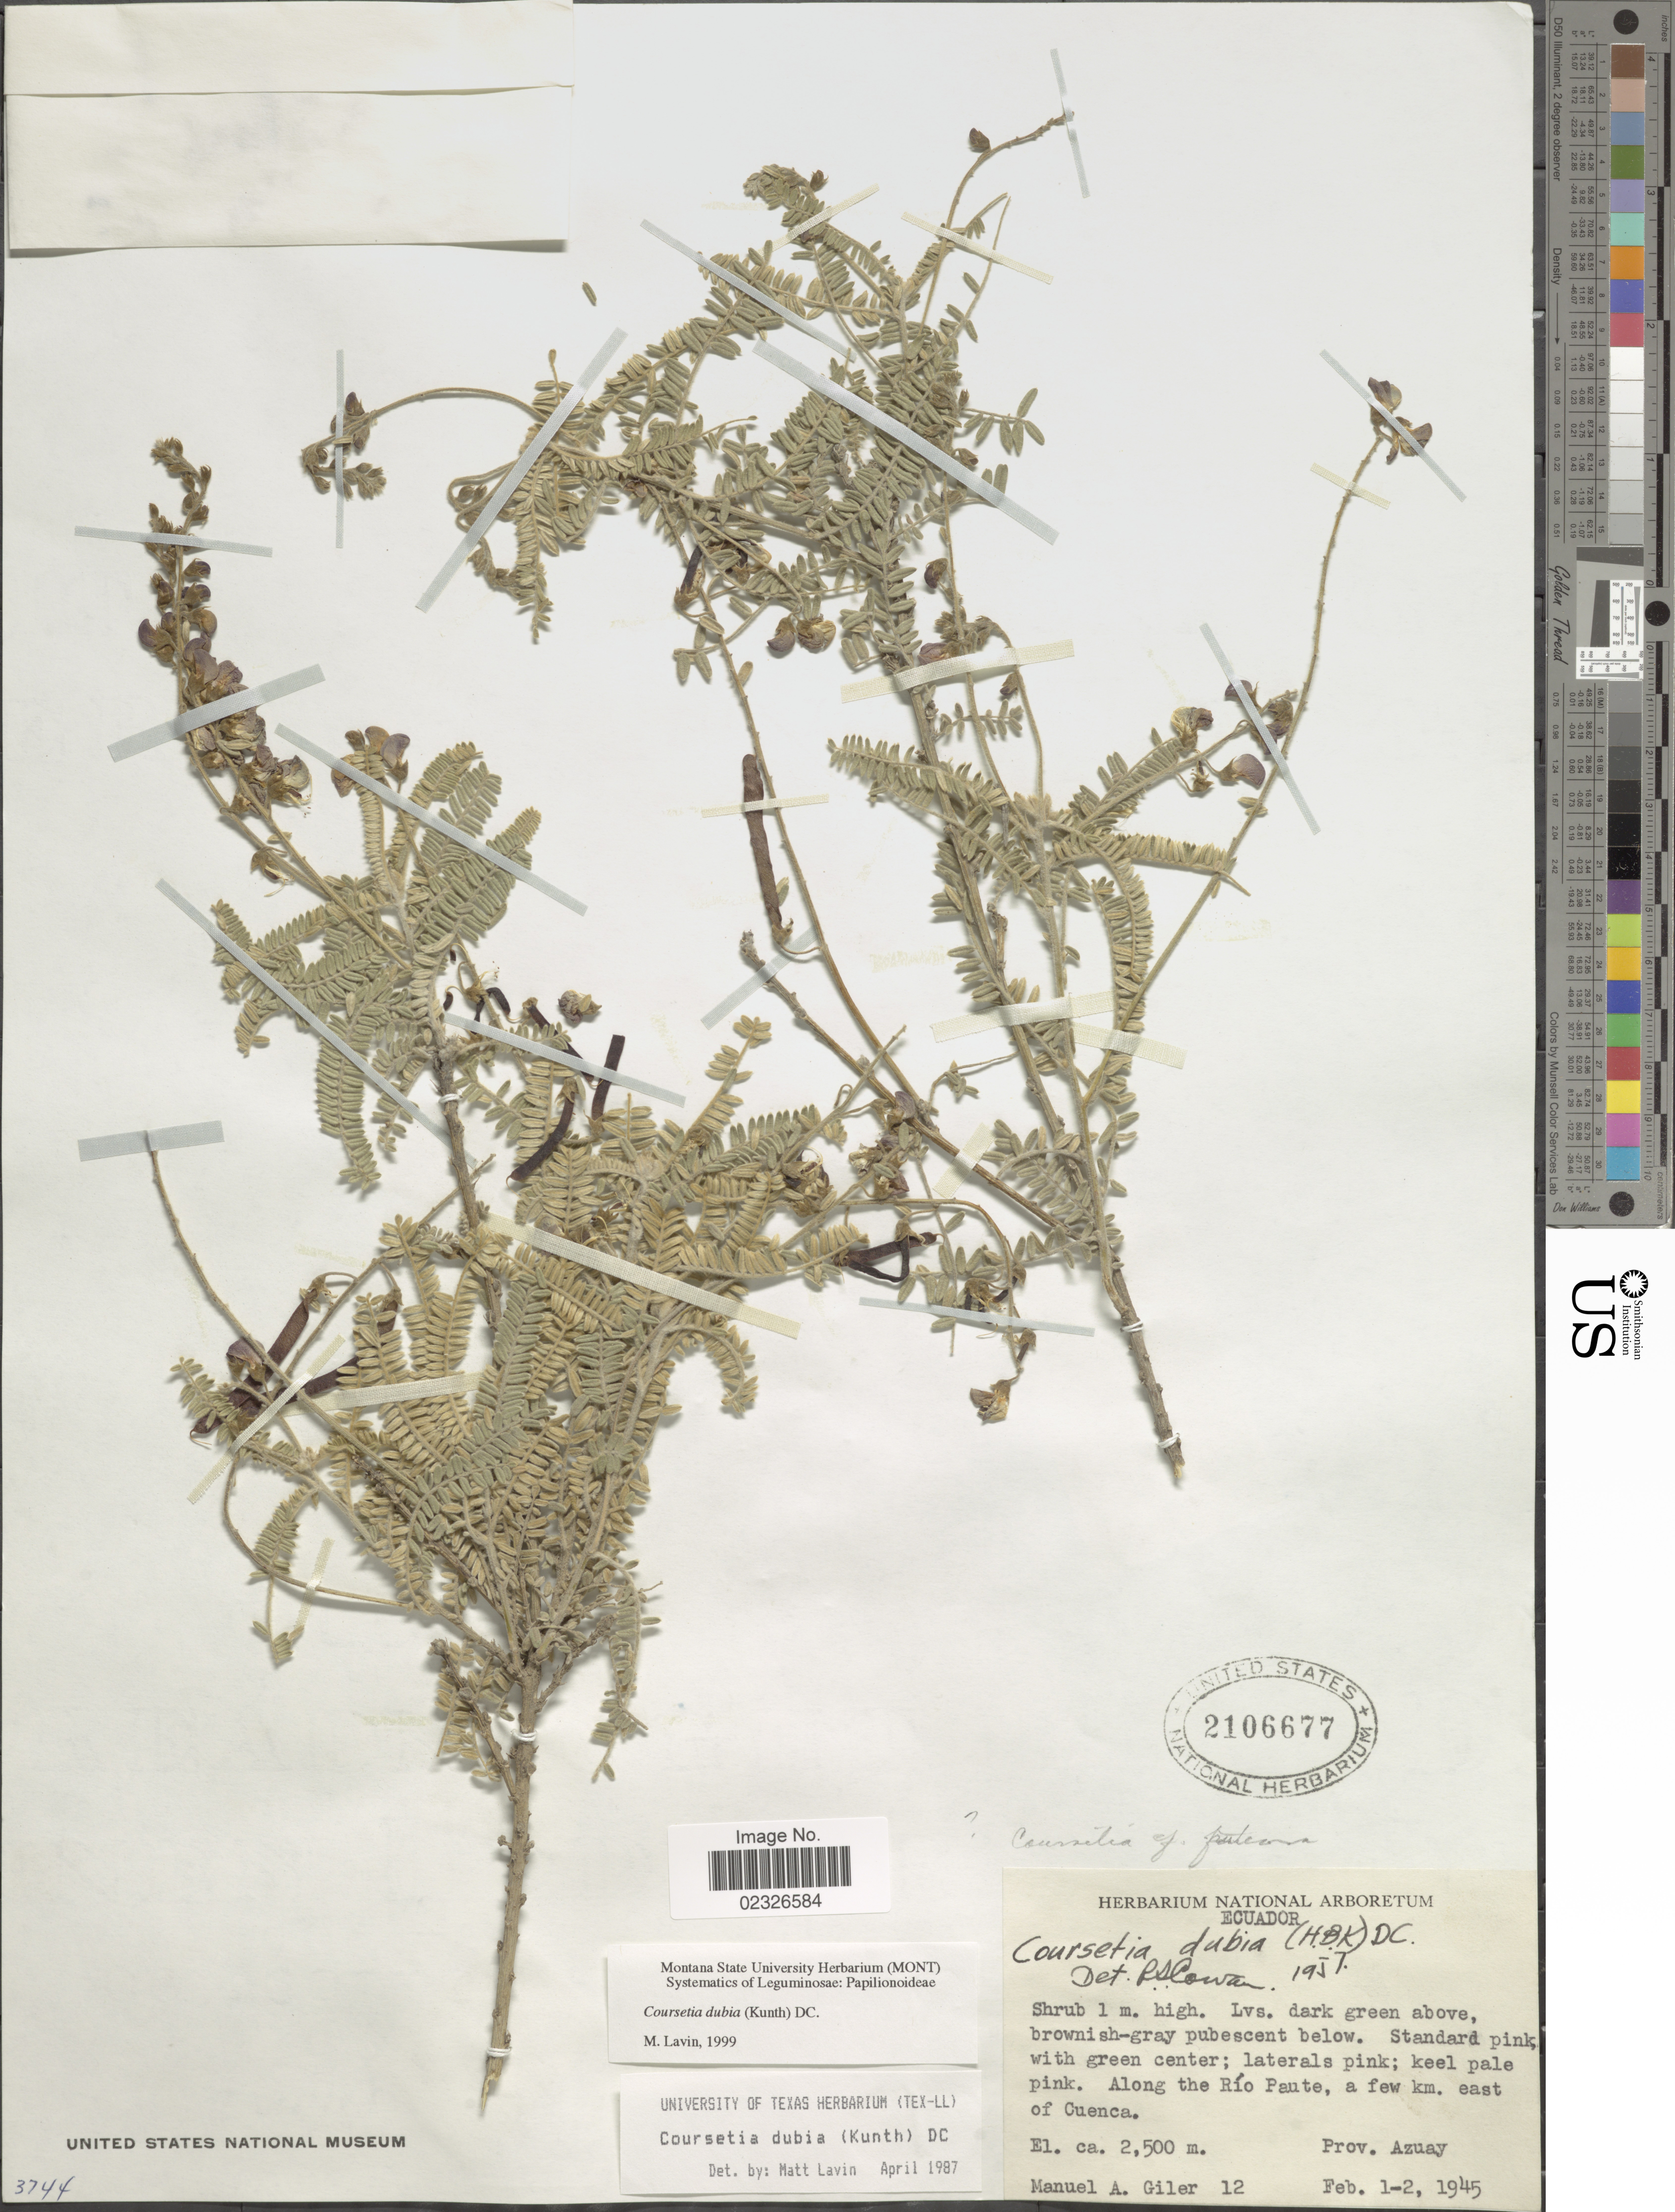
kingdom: Plantae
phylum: Tracheophyta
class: Magnoliopsida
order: Fabales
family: Fabaceae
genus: Coursetia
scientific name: Coursetia dubia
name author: (Kunth) DC.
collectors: M. Gíler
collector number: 12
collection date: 1945-02-01/1945-02-02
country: Ecuador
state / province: Azuay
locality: Along Rio Peute, a few km. east of Cuenca. Prov. Azuay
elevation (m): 2500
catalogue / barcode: US 2106677